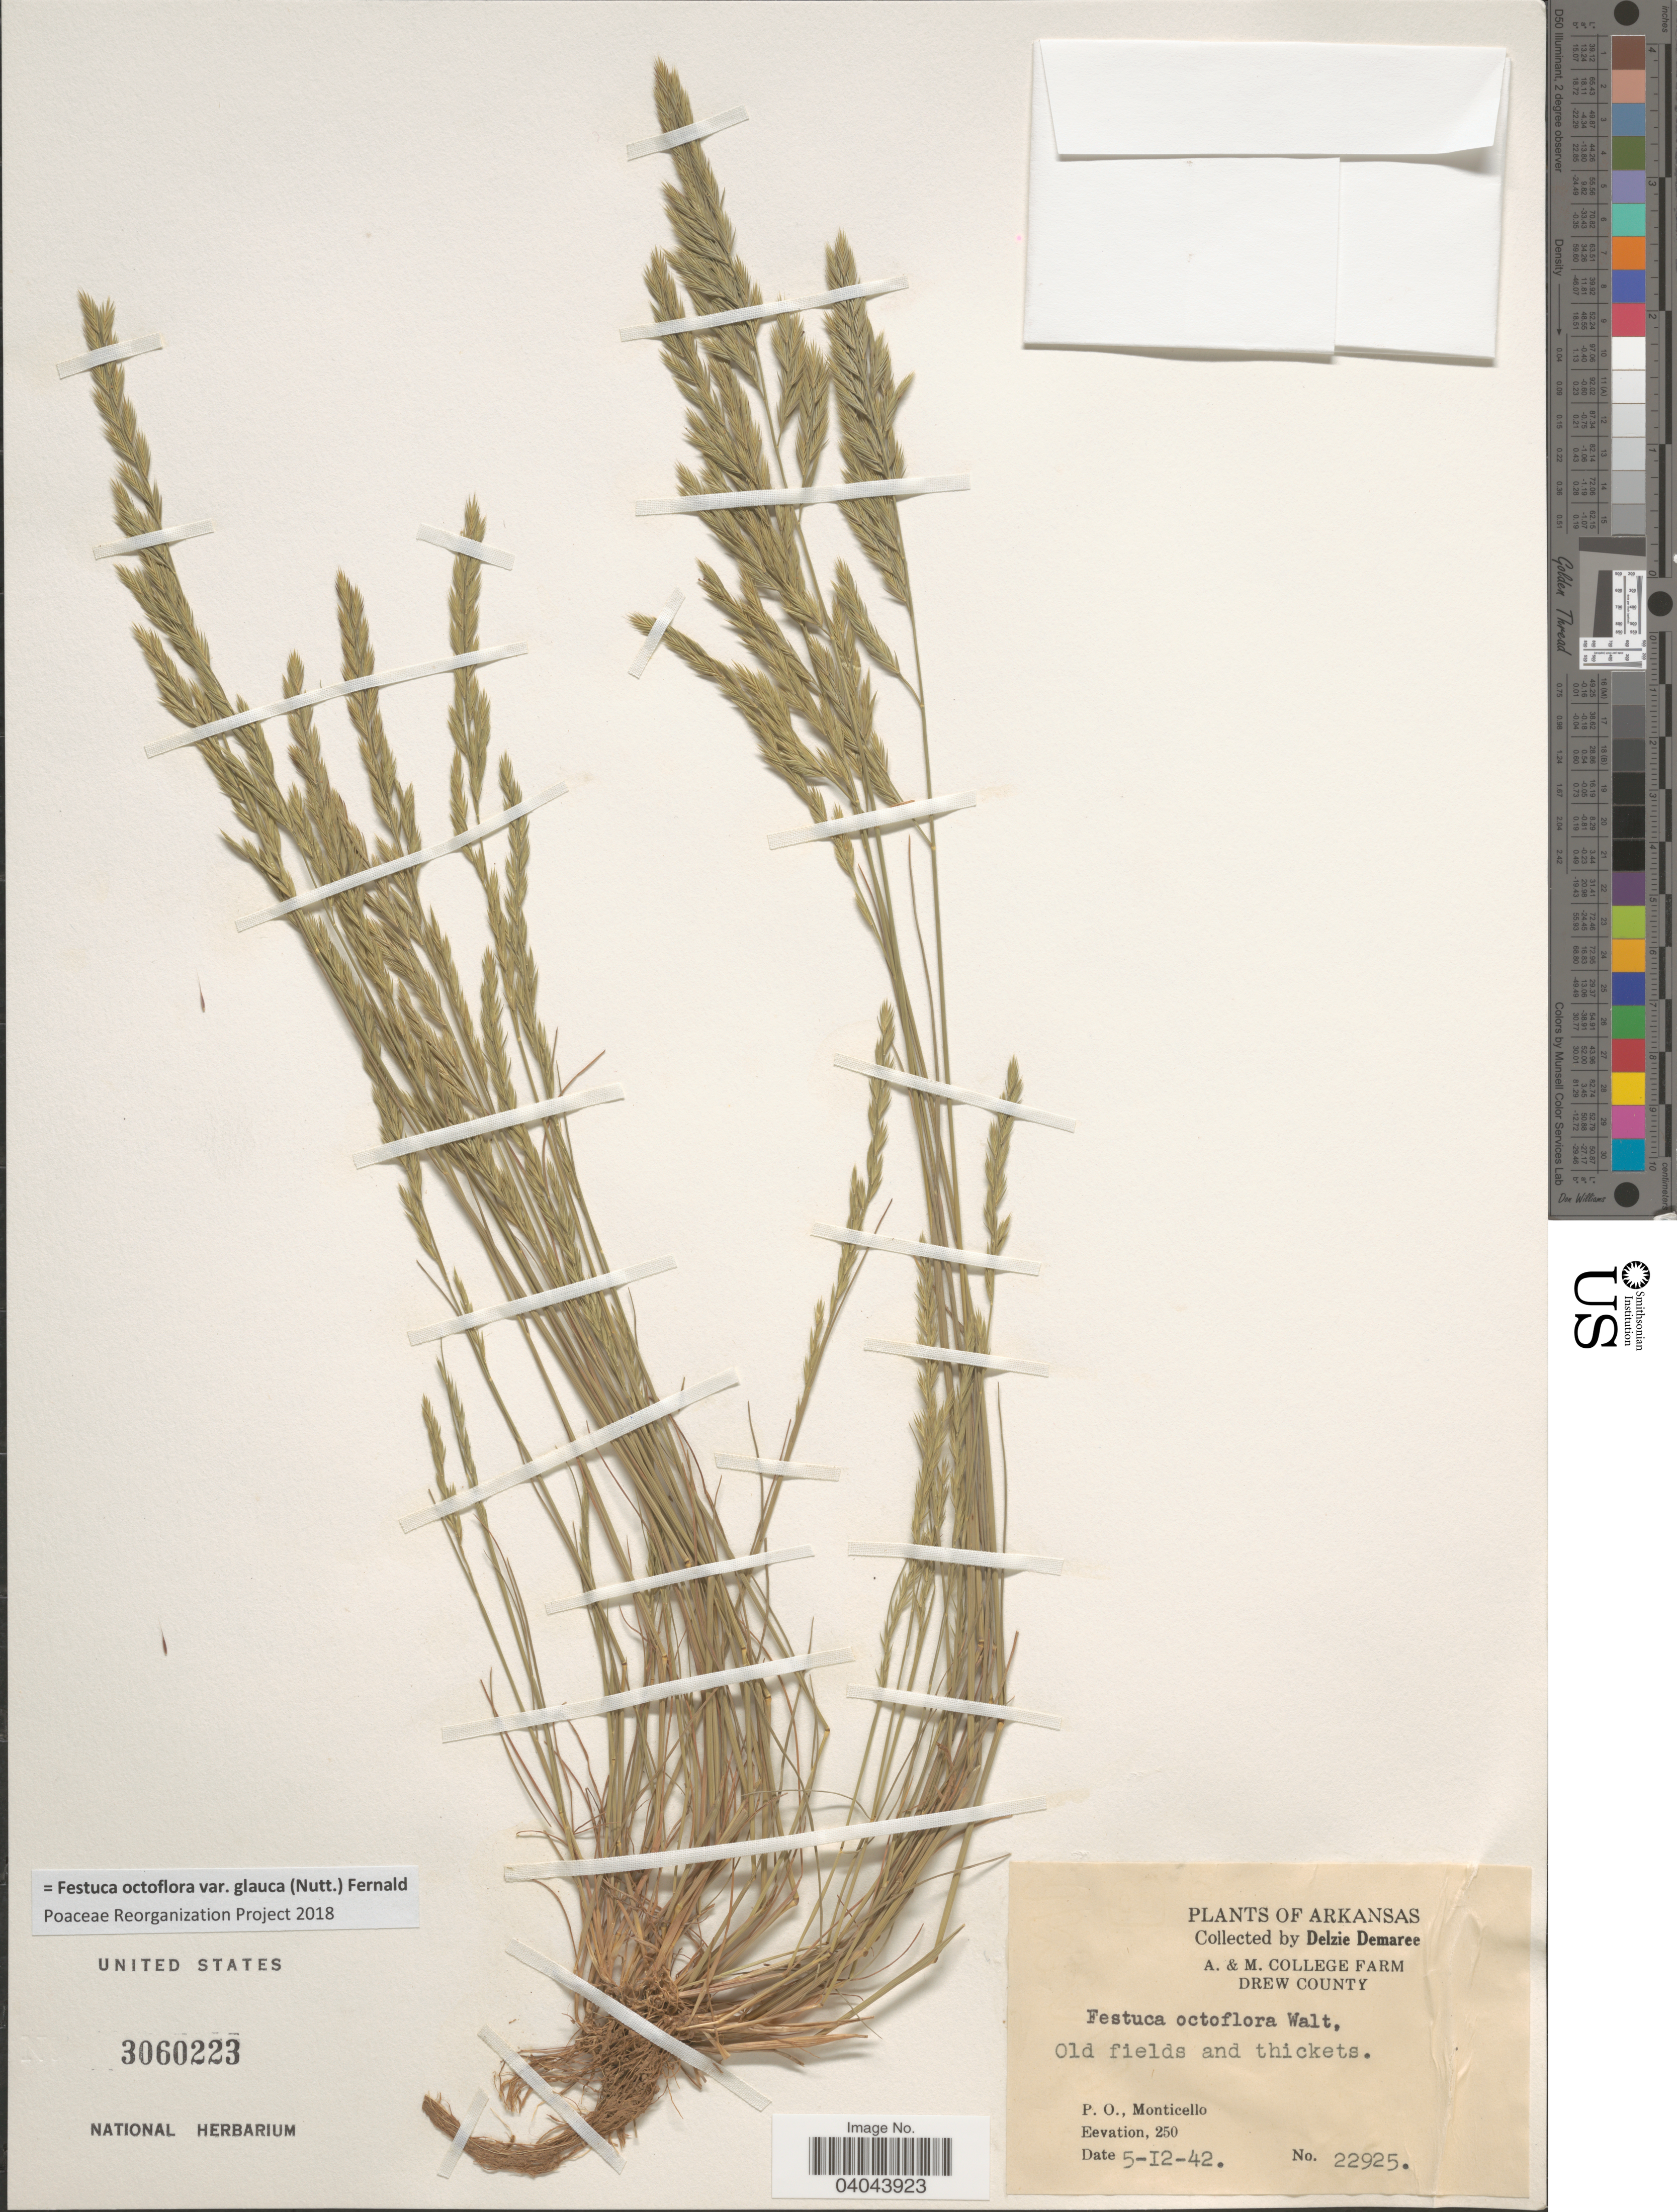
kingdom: Plantae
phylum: Tracheophyta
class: Liliopsida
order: Poales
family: Poaceae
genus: Festuca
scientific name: Festuca octoflora var. glauca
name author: (Nutt.) Fernald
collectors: D. Demaree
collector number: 22925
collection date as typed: Transcribed d/m/y: 12/5/42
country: United States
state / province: Arkansas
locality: A. & M. College Farm. Drew County. P. O., Monticello.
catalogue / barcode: US 3060223